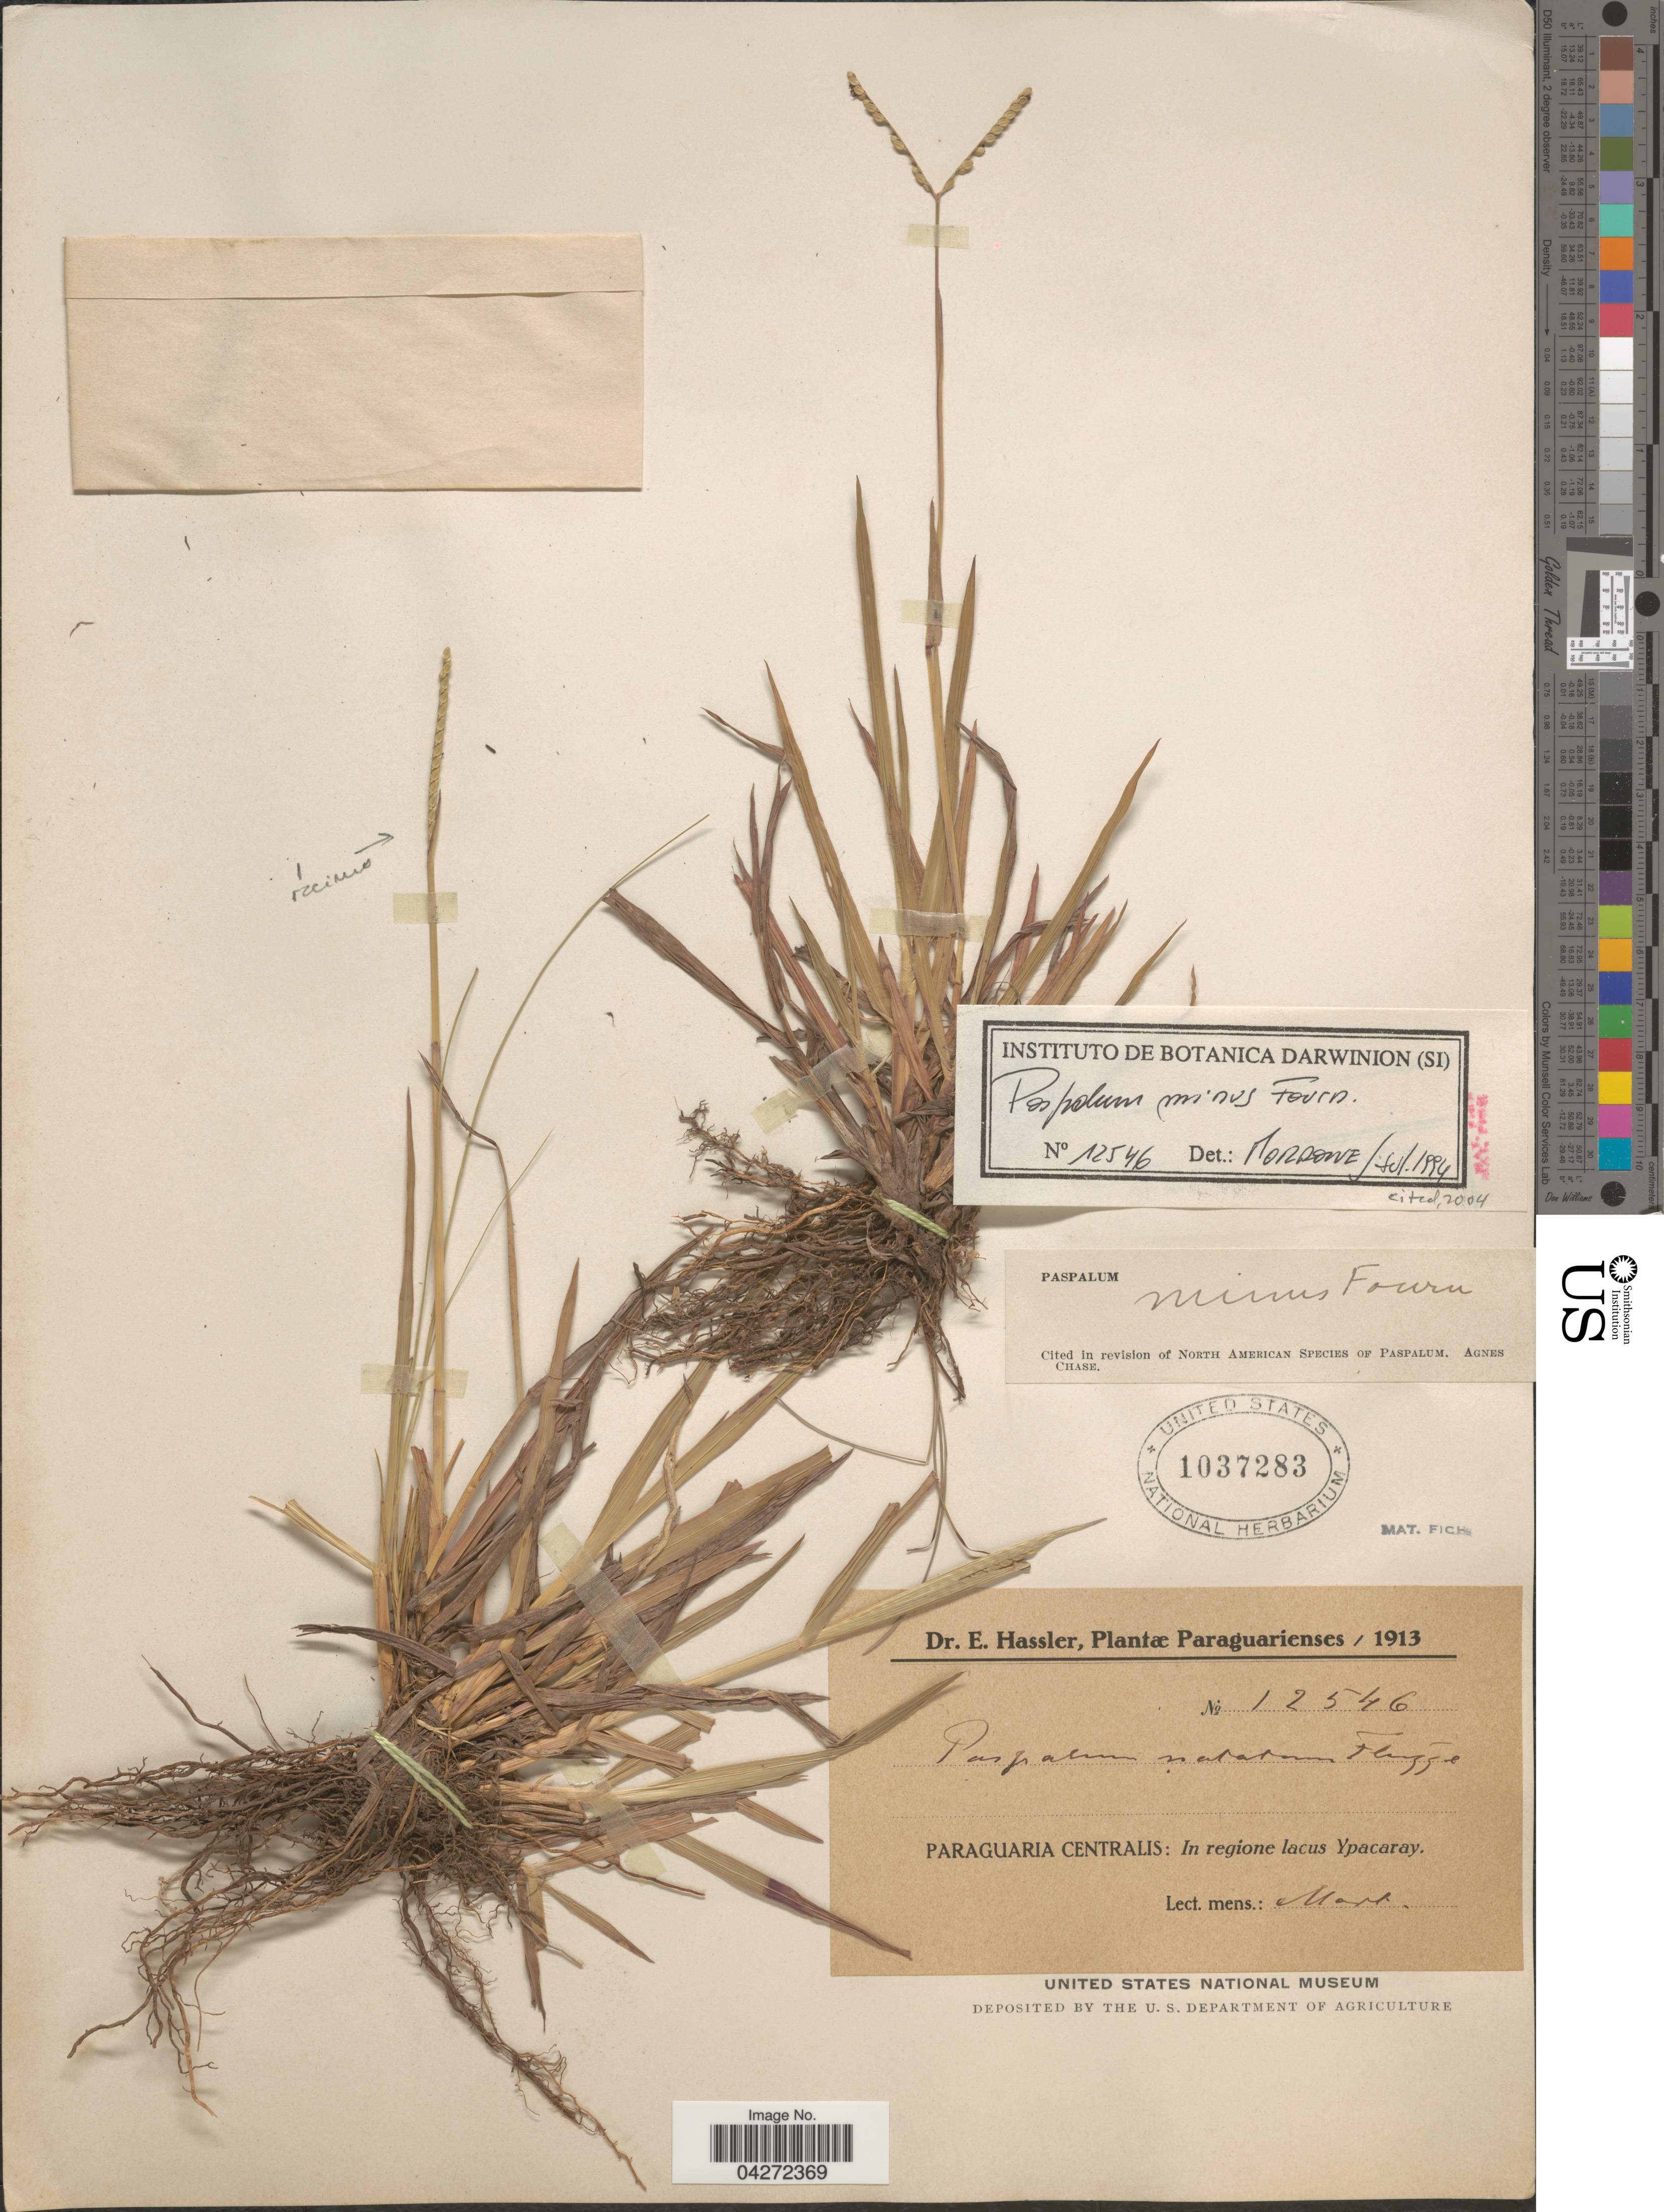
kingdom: Plantae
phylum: Tracheophyta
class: Liliopsida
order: Poales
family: Poaceae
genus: Paspalum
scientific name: Paspalum minus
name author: E. Fourn.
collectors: E. Hassler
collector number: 12546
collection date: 1913-03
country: Paraguay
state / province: Paraguari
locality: Paraguaria Centralis: In regione lacus Ypacaray.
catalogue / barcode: US 1037283